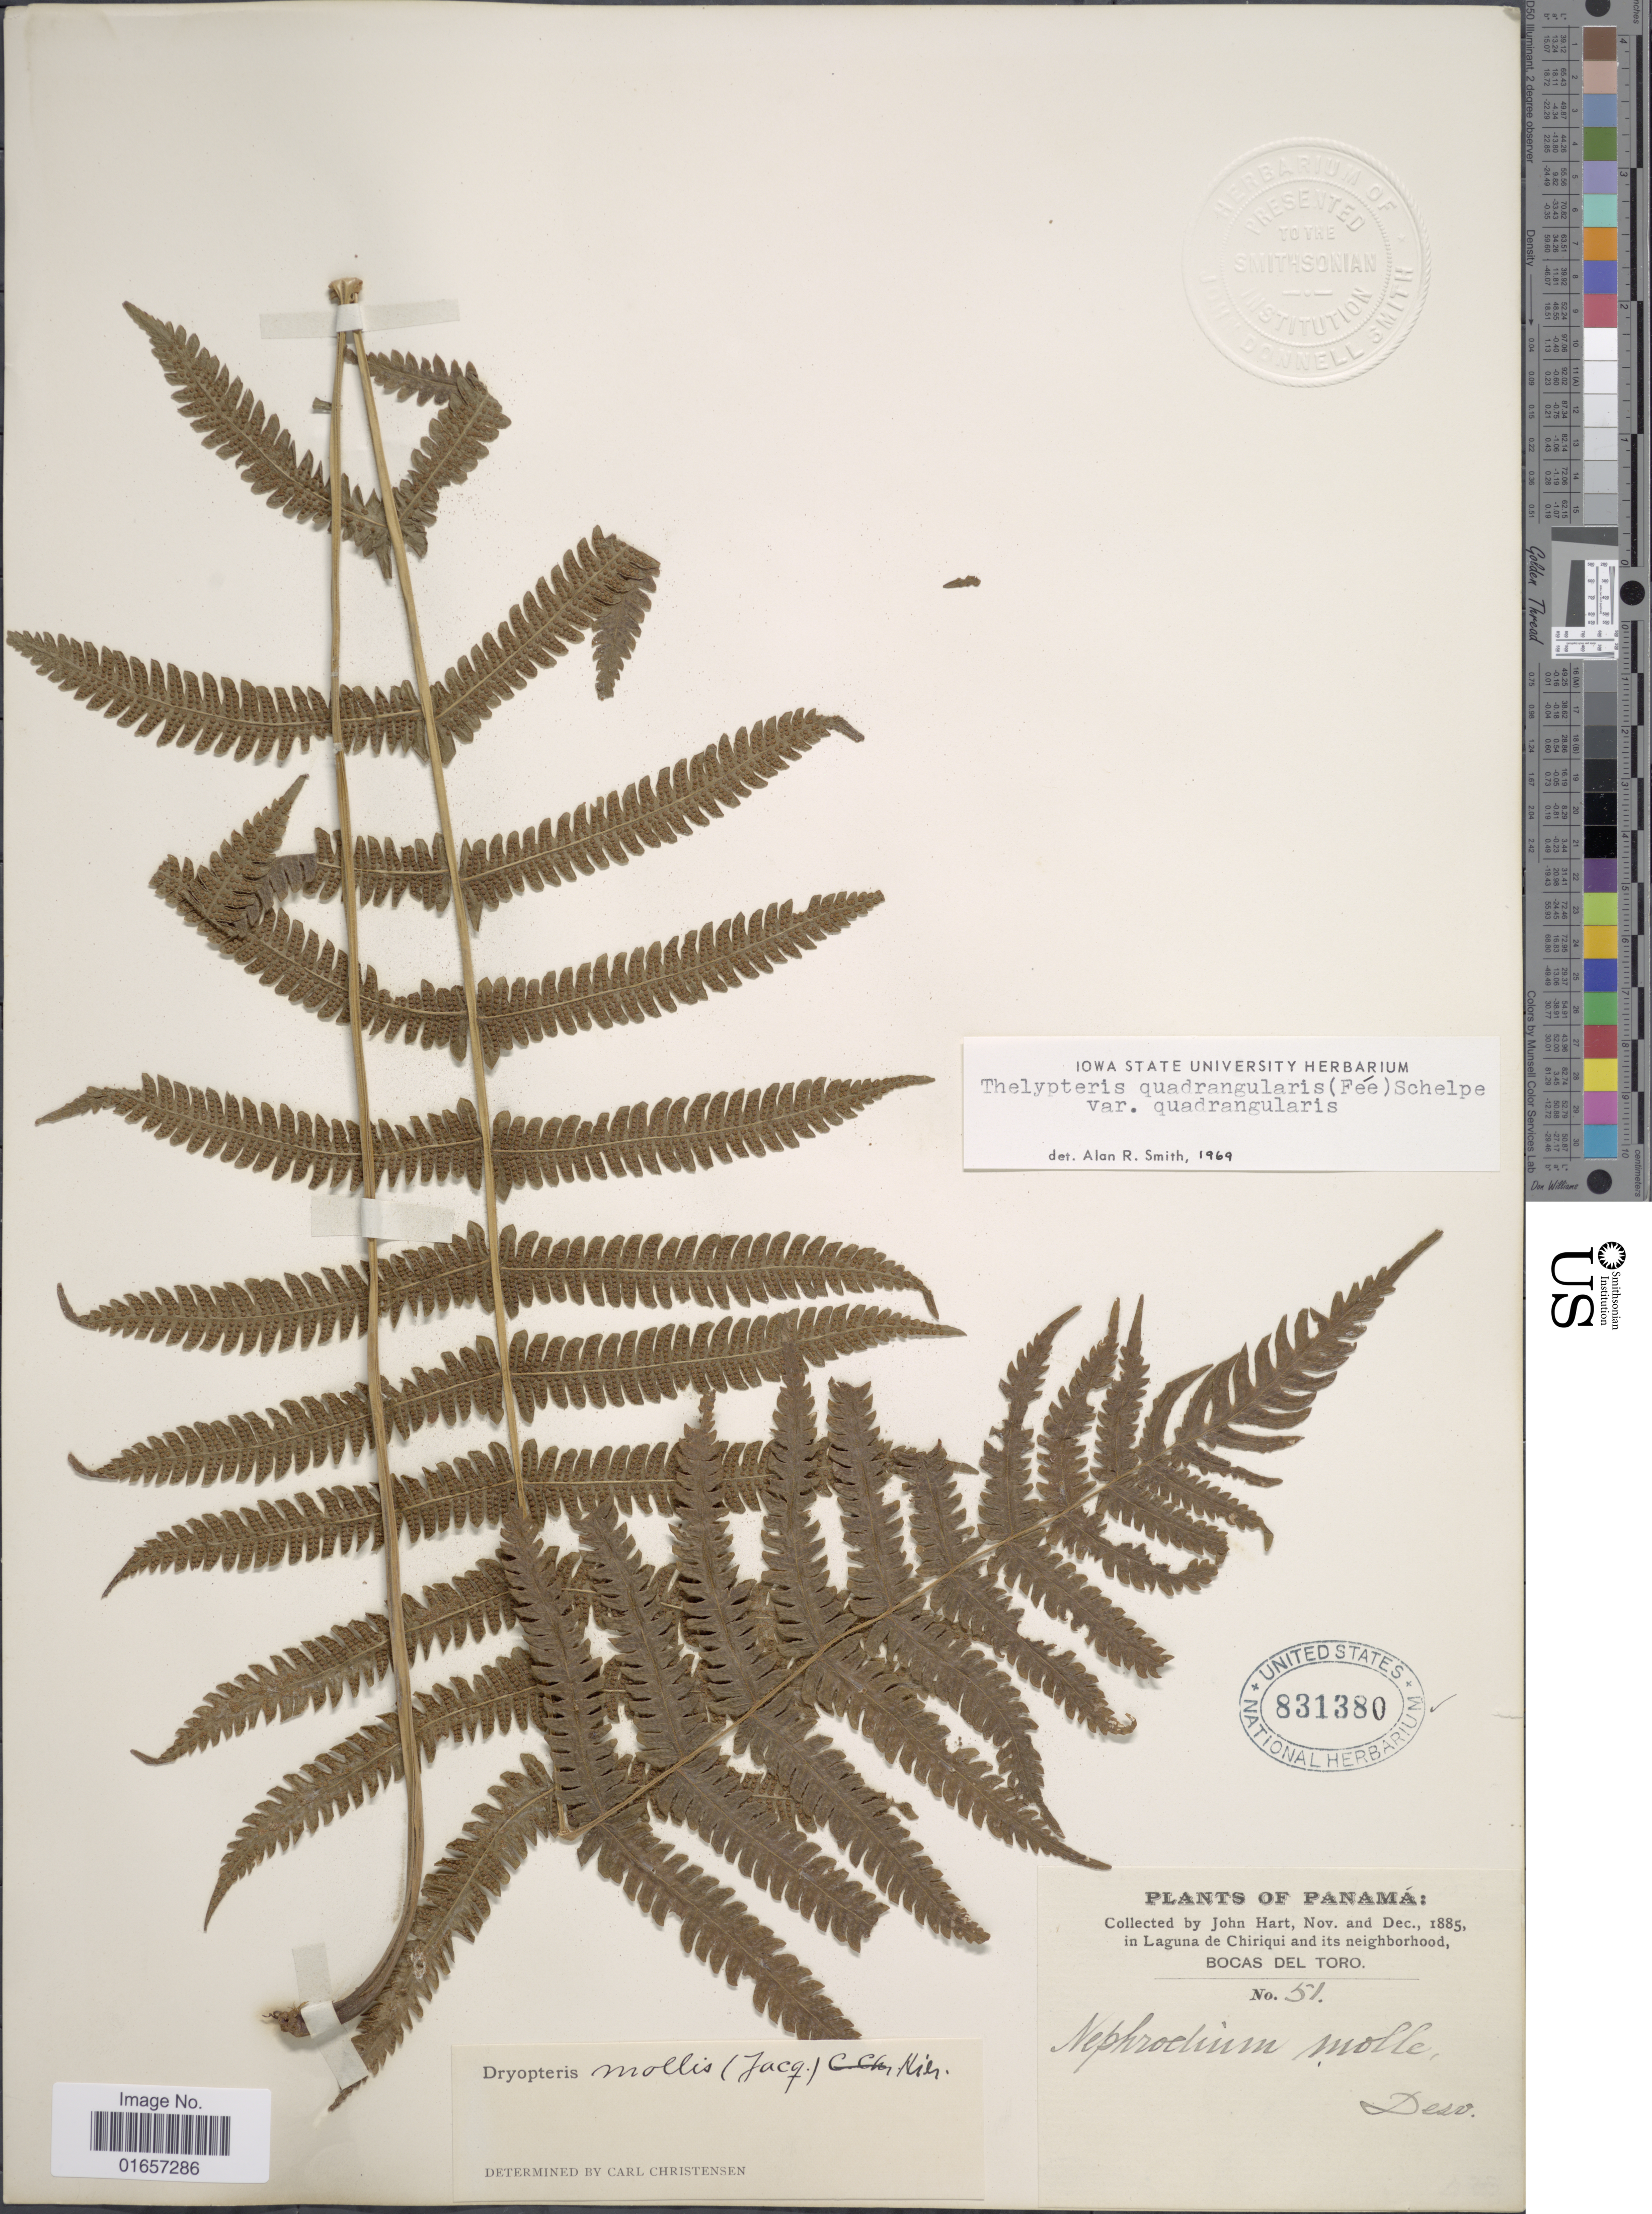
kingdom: Plantae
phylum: Tracheophyta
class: Polypodiopsida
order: Polypodiales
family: Thelypteridaceae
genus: Christella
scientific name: Christella hispidula var. hispidula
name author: (Decne.) Holttum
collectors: J. Hart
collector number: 51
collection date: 1885-11/1885-12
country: Panama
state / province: Bocas del Toro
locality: Laguna de Chiriqui and its neighborhood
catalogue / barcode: US 831380